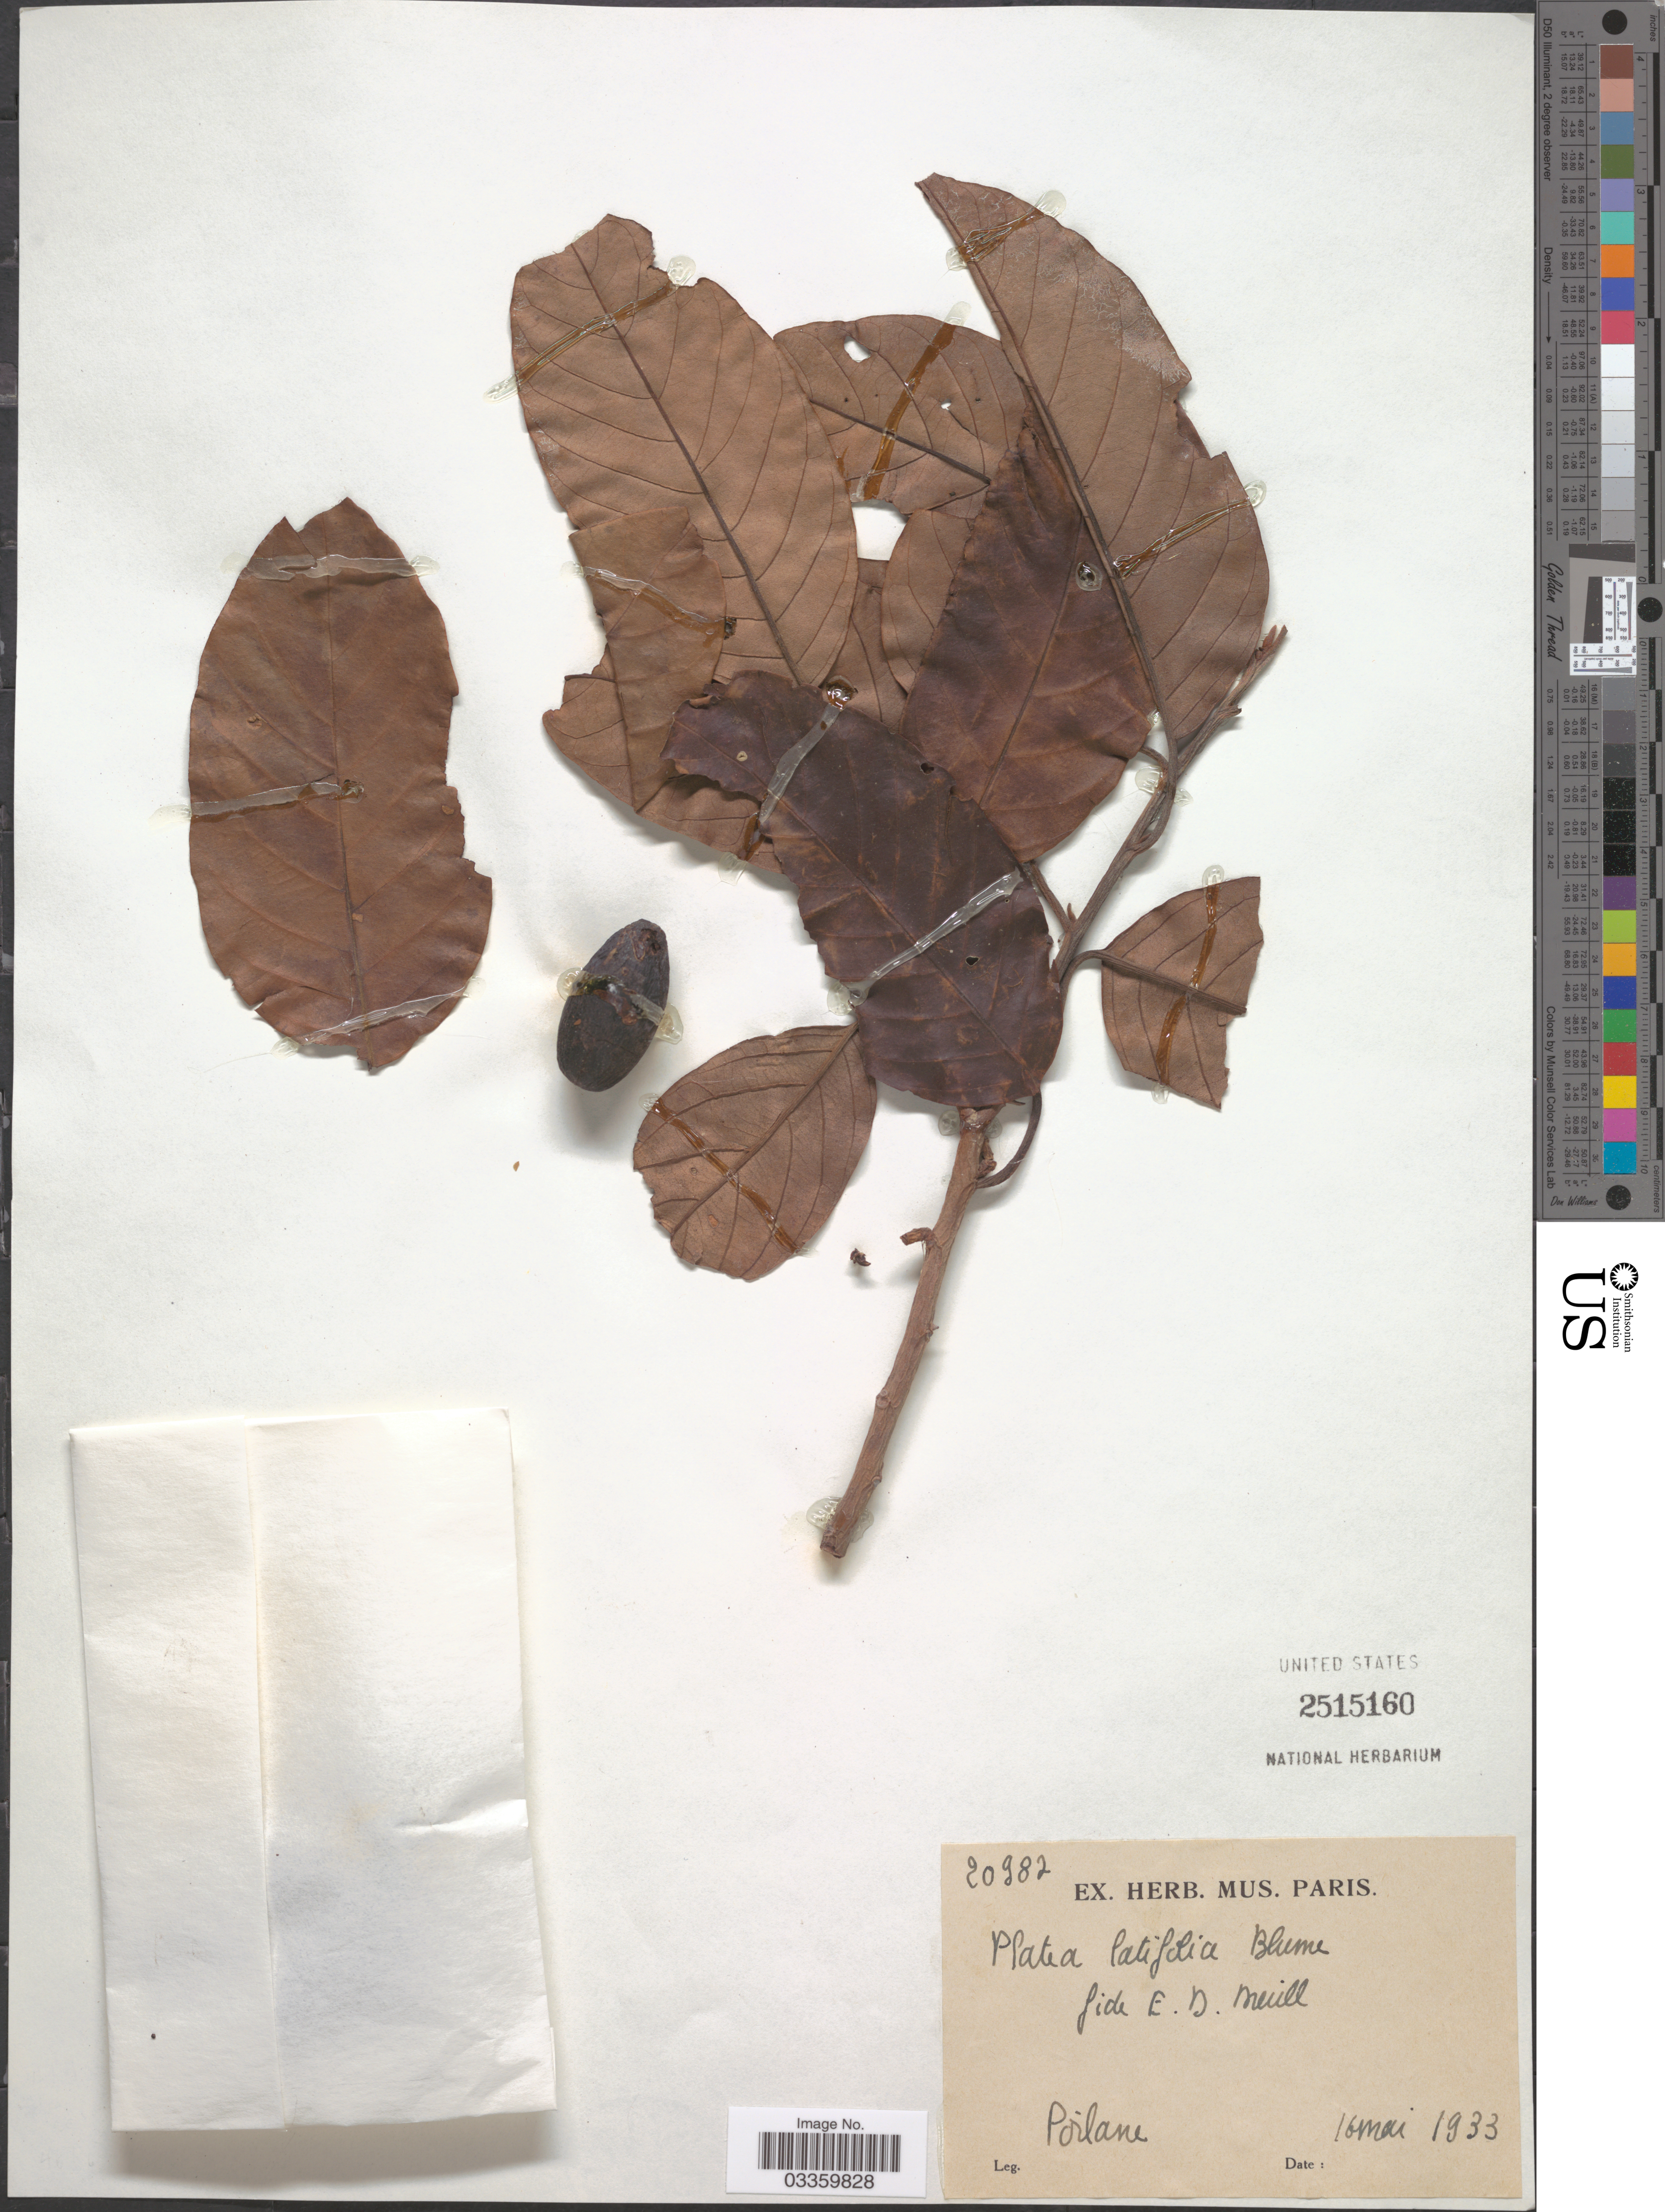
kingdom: Plantae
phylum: Tracheophyta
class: Magnoliopsida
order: Metteniusales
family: Metteniusaceae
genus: Platea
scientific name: Platea latifolia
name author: Blume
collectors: -. Poilane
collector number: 20982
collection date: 1933-05-16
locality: Indochina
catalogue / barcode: US 2515160